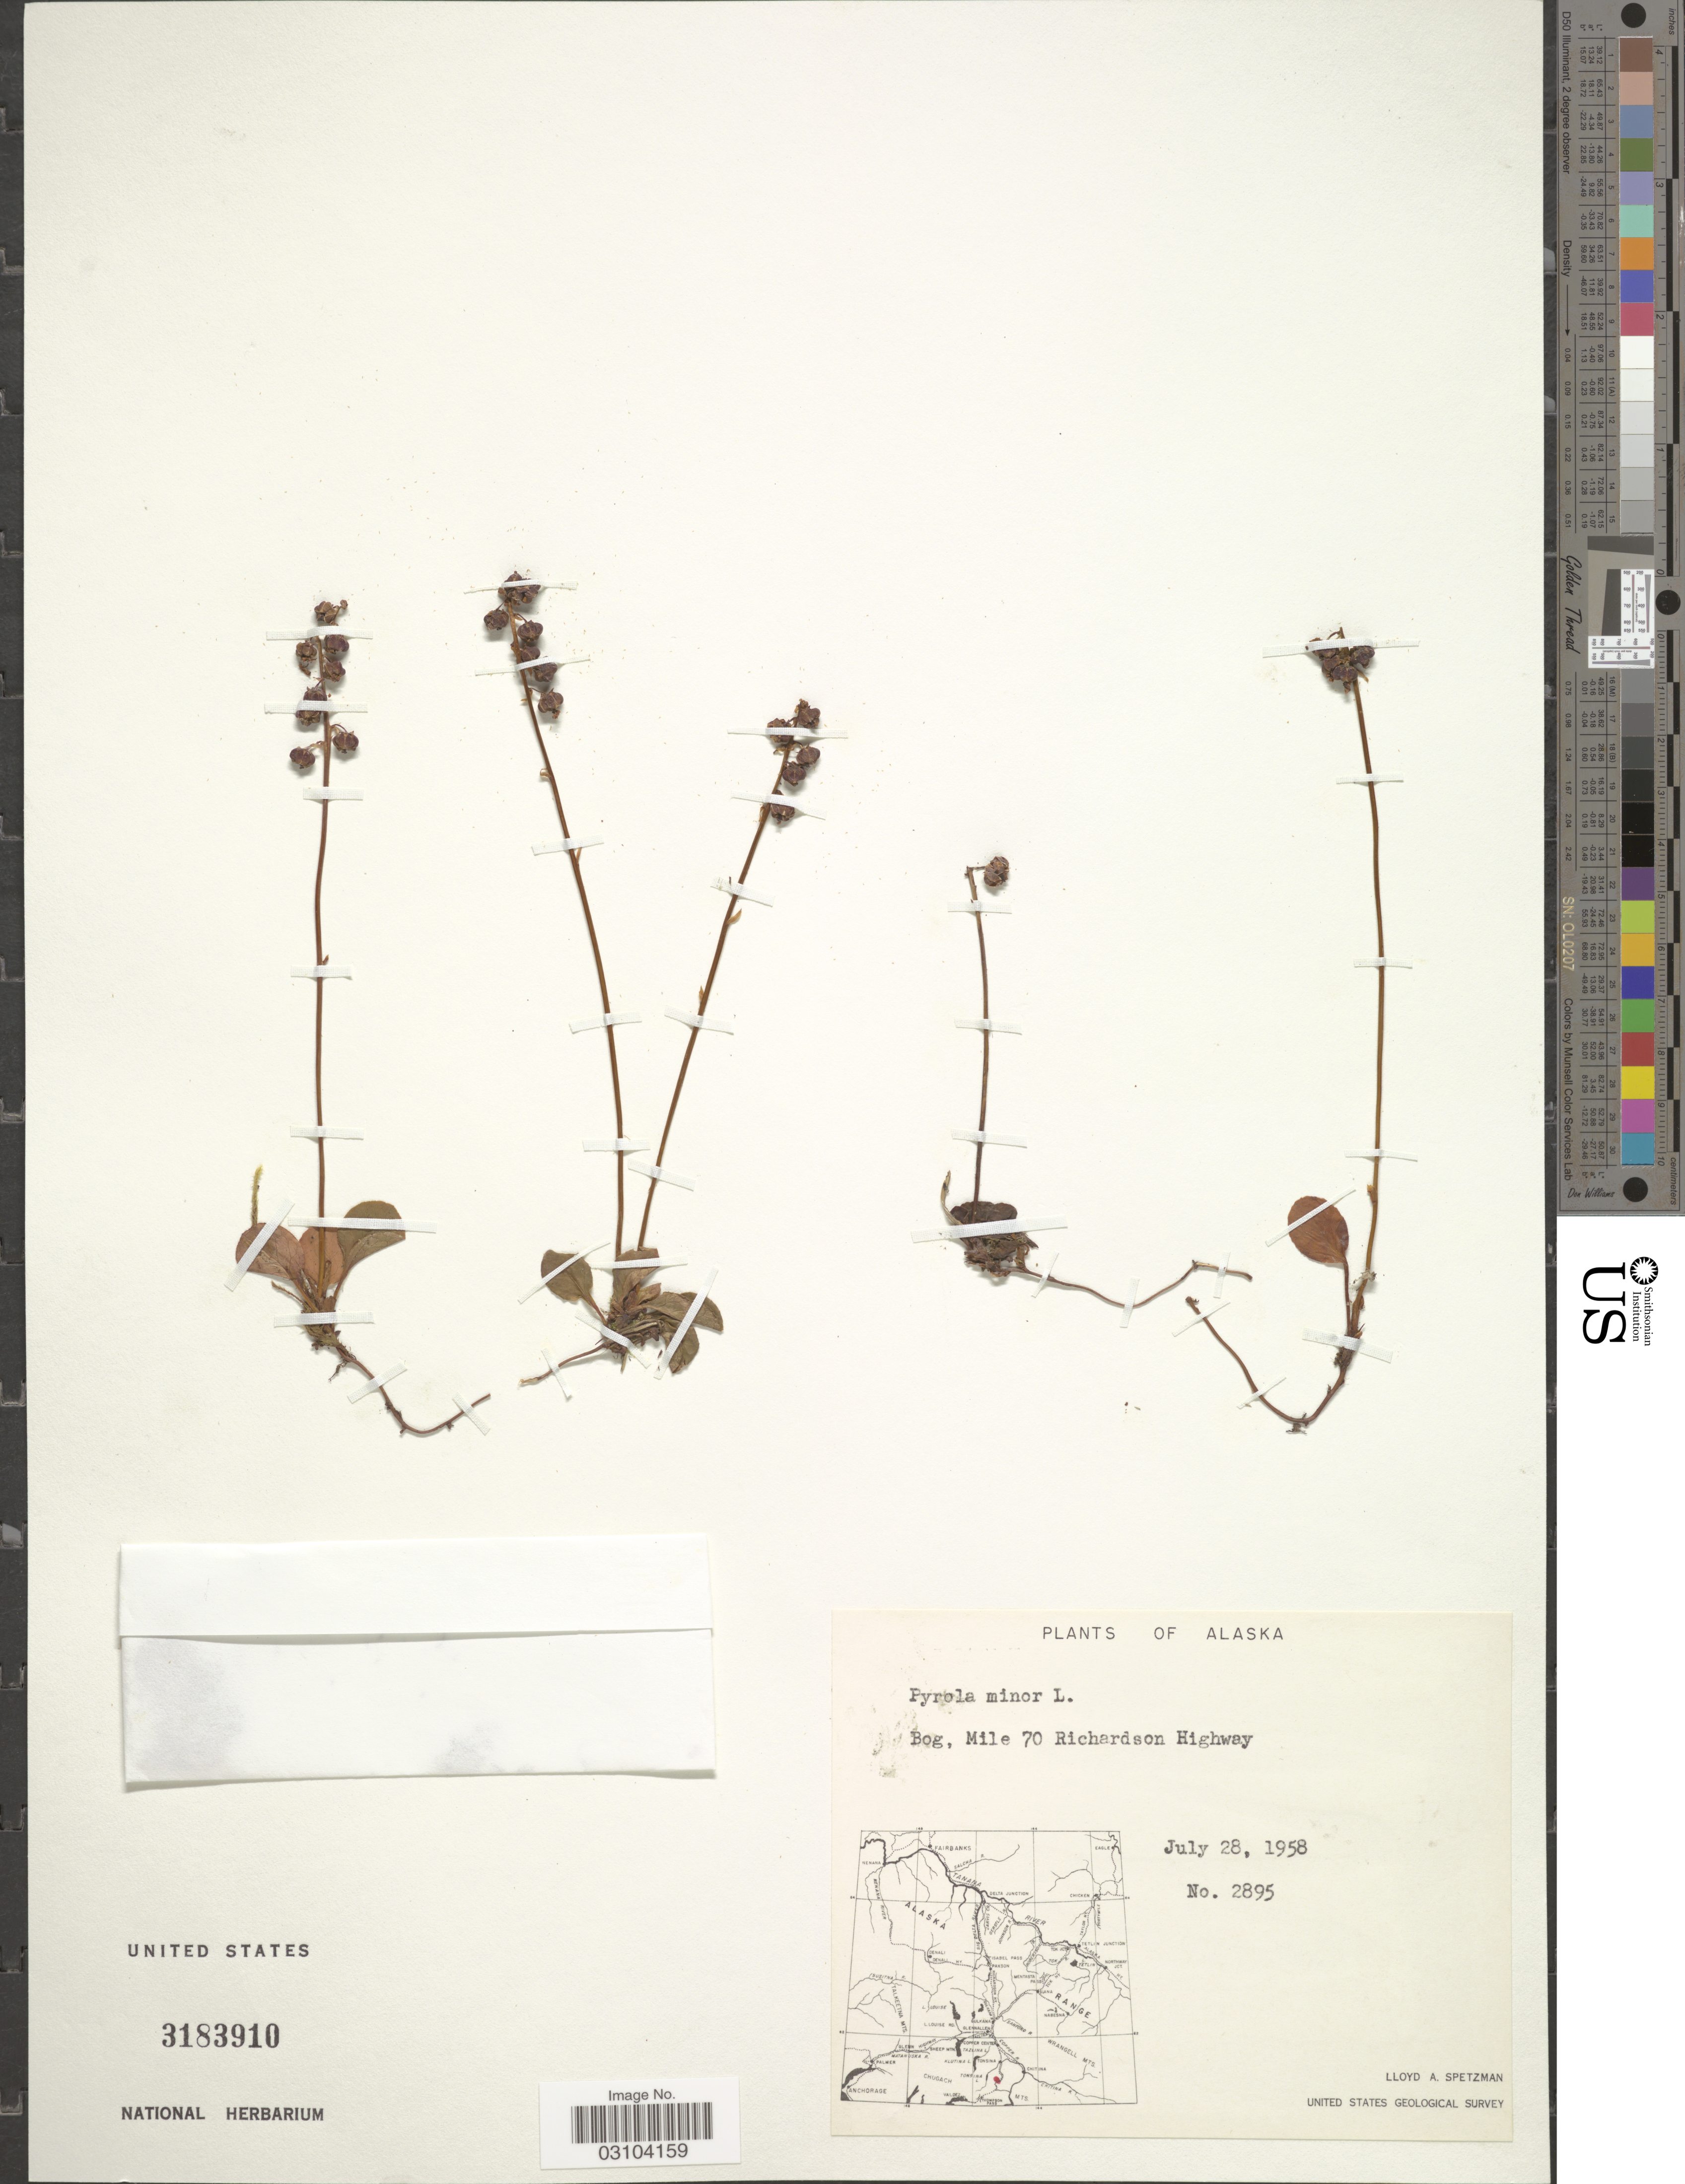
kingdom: Plantae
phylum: Tracheophyta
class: Magnoliopsida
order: Ericales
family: Ericaceae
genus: Pyrola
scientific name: Pyrola minor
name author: L.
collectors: L. Spetzman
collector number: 2895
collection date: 1958-07-28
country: United States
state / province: Alaska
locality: Bog, Mile 70 Richardson Highway.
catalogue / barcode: US 3183910